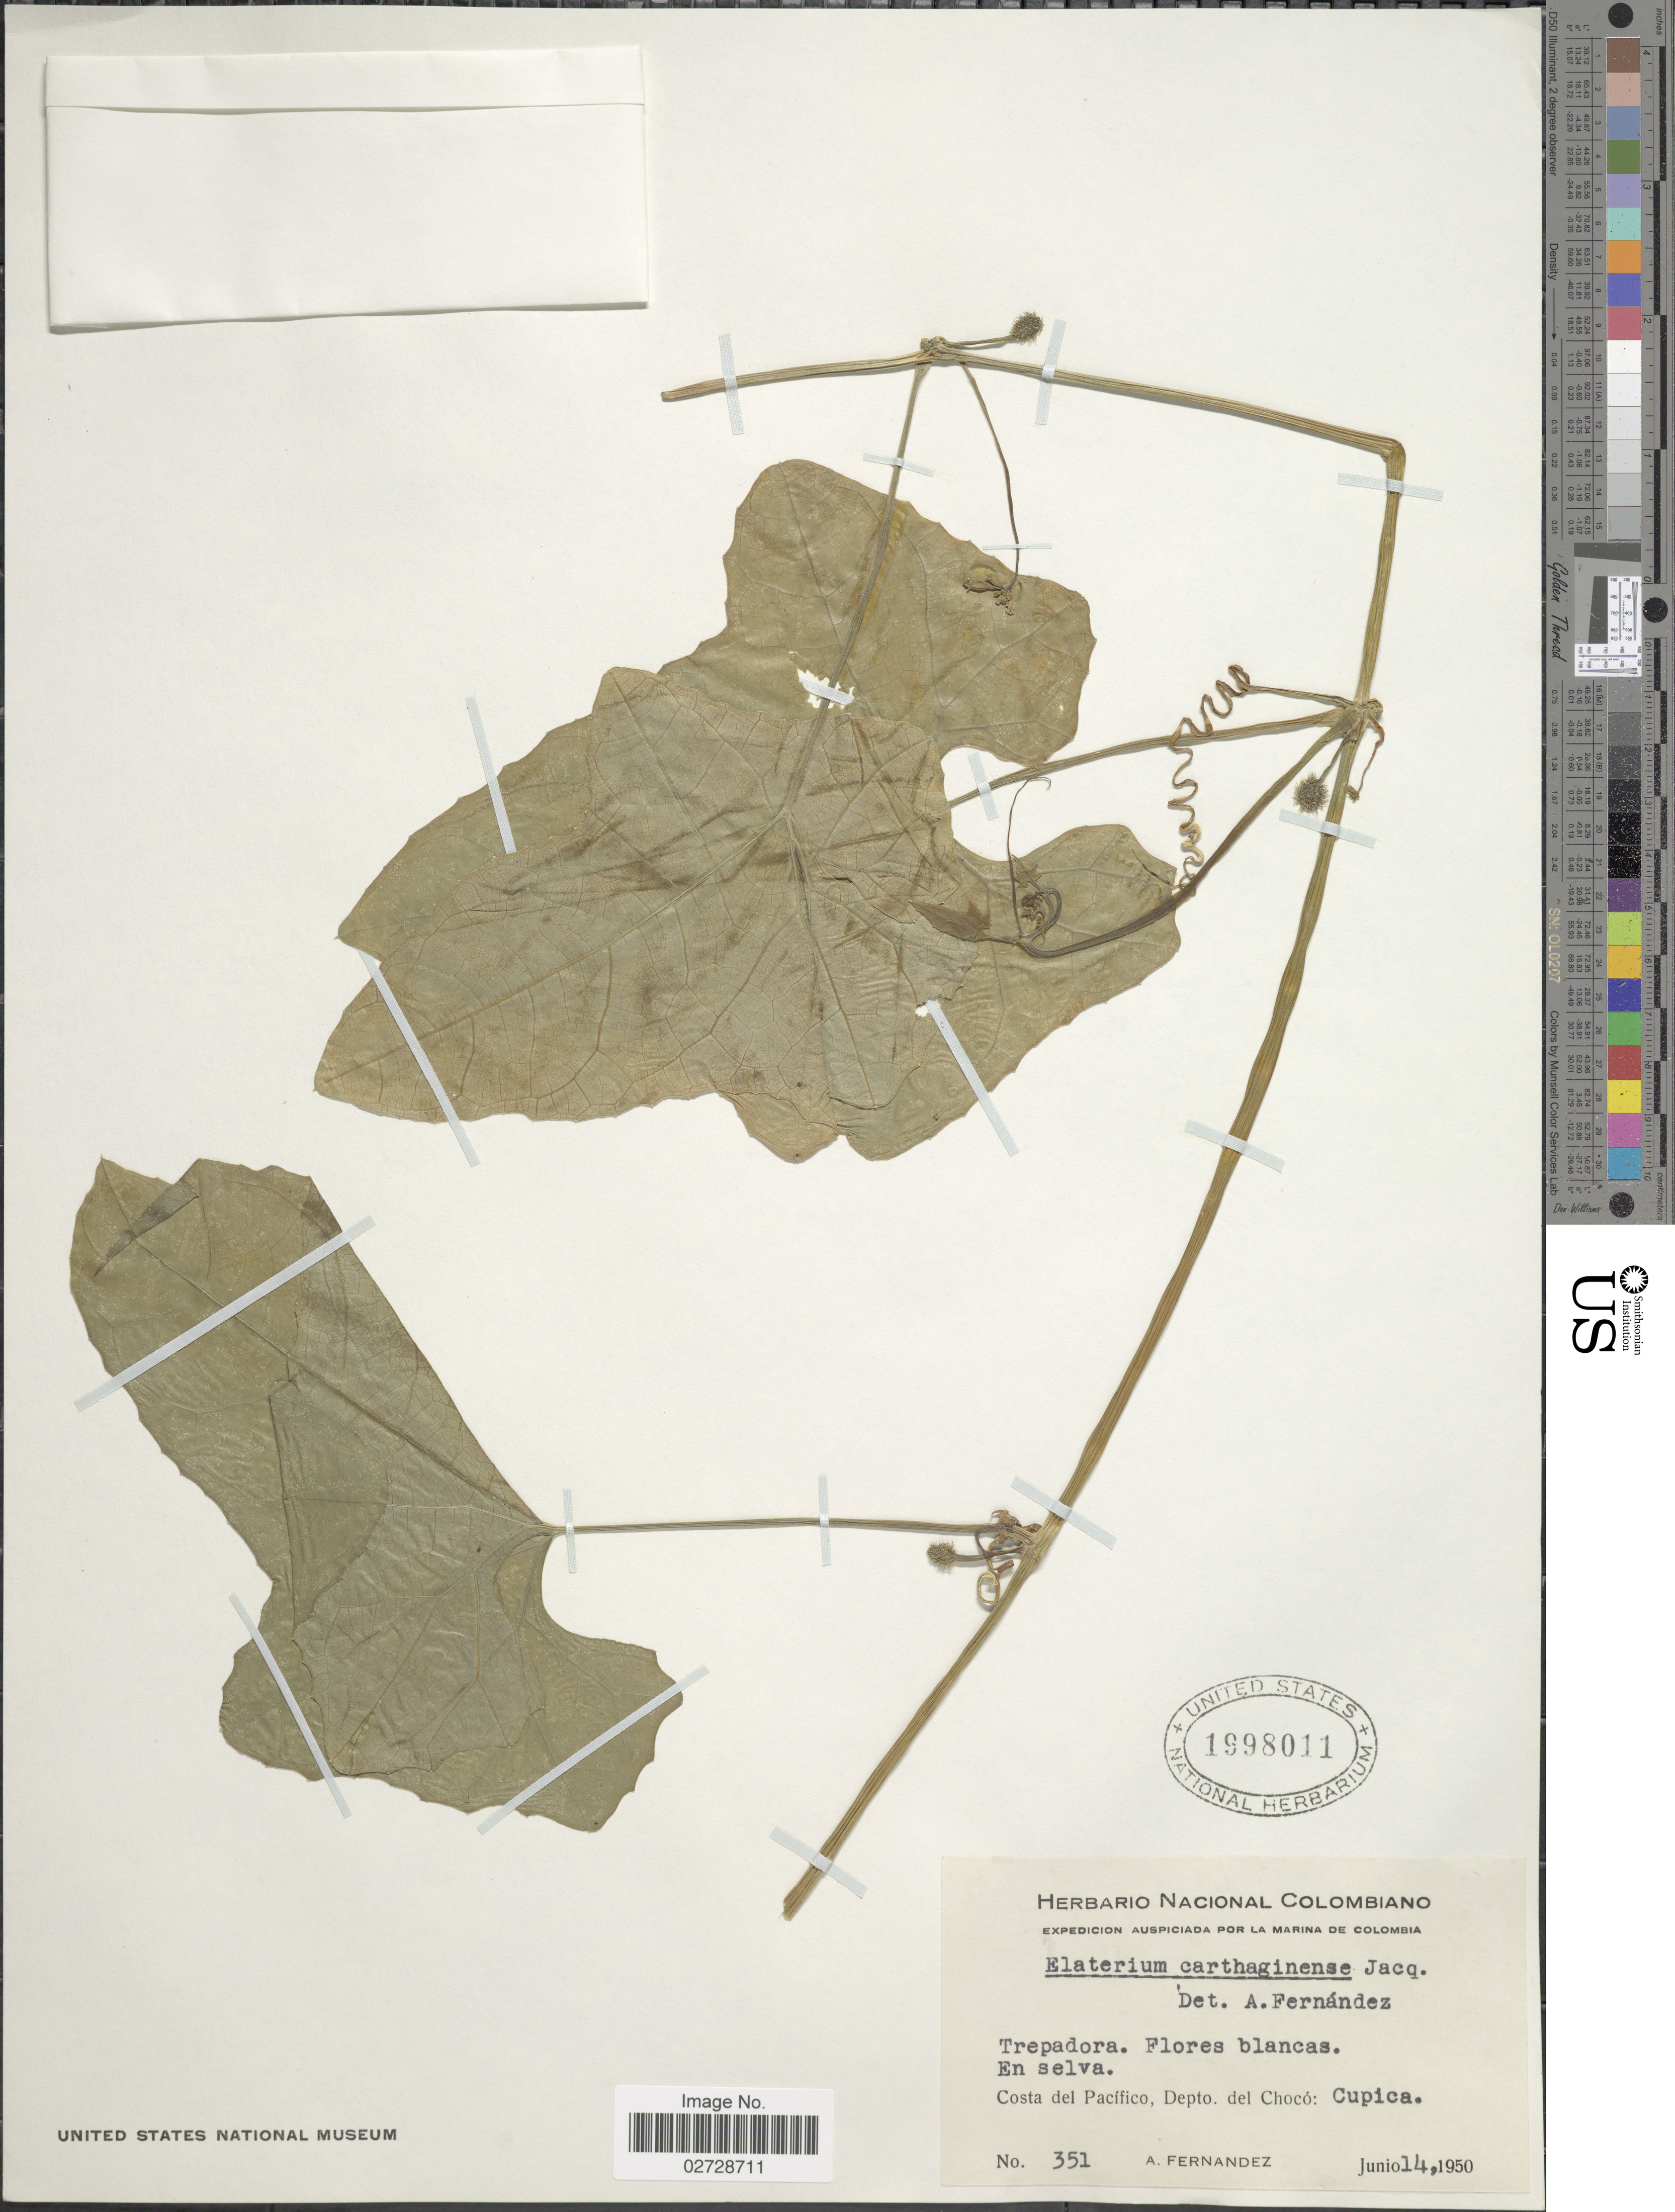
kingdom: Plantae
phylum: Tracheophyta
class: Magnoliopsida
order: Cucurbitales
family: Cucurbitaceae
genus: Cyclanthera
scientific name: Cyclanthera carthagenensis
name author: (Jacq.) H. Schaef. & S.S. Renner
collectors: A. Fernandez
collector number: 351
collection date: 1950-06-14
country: Colombia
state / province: Chocó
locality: Costa del Pacifico, Depto. del Chocó: Cupica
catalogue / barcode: US 1998011